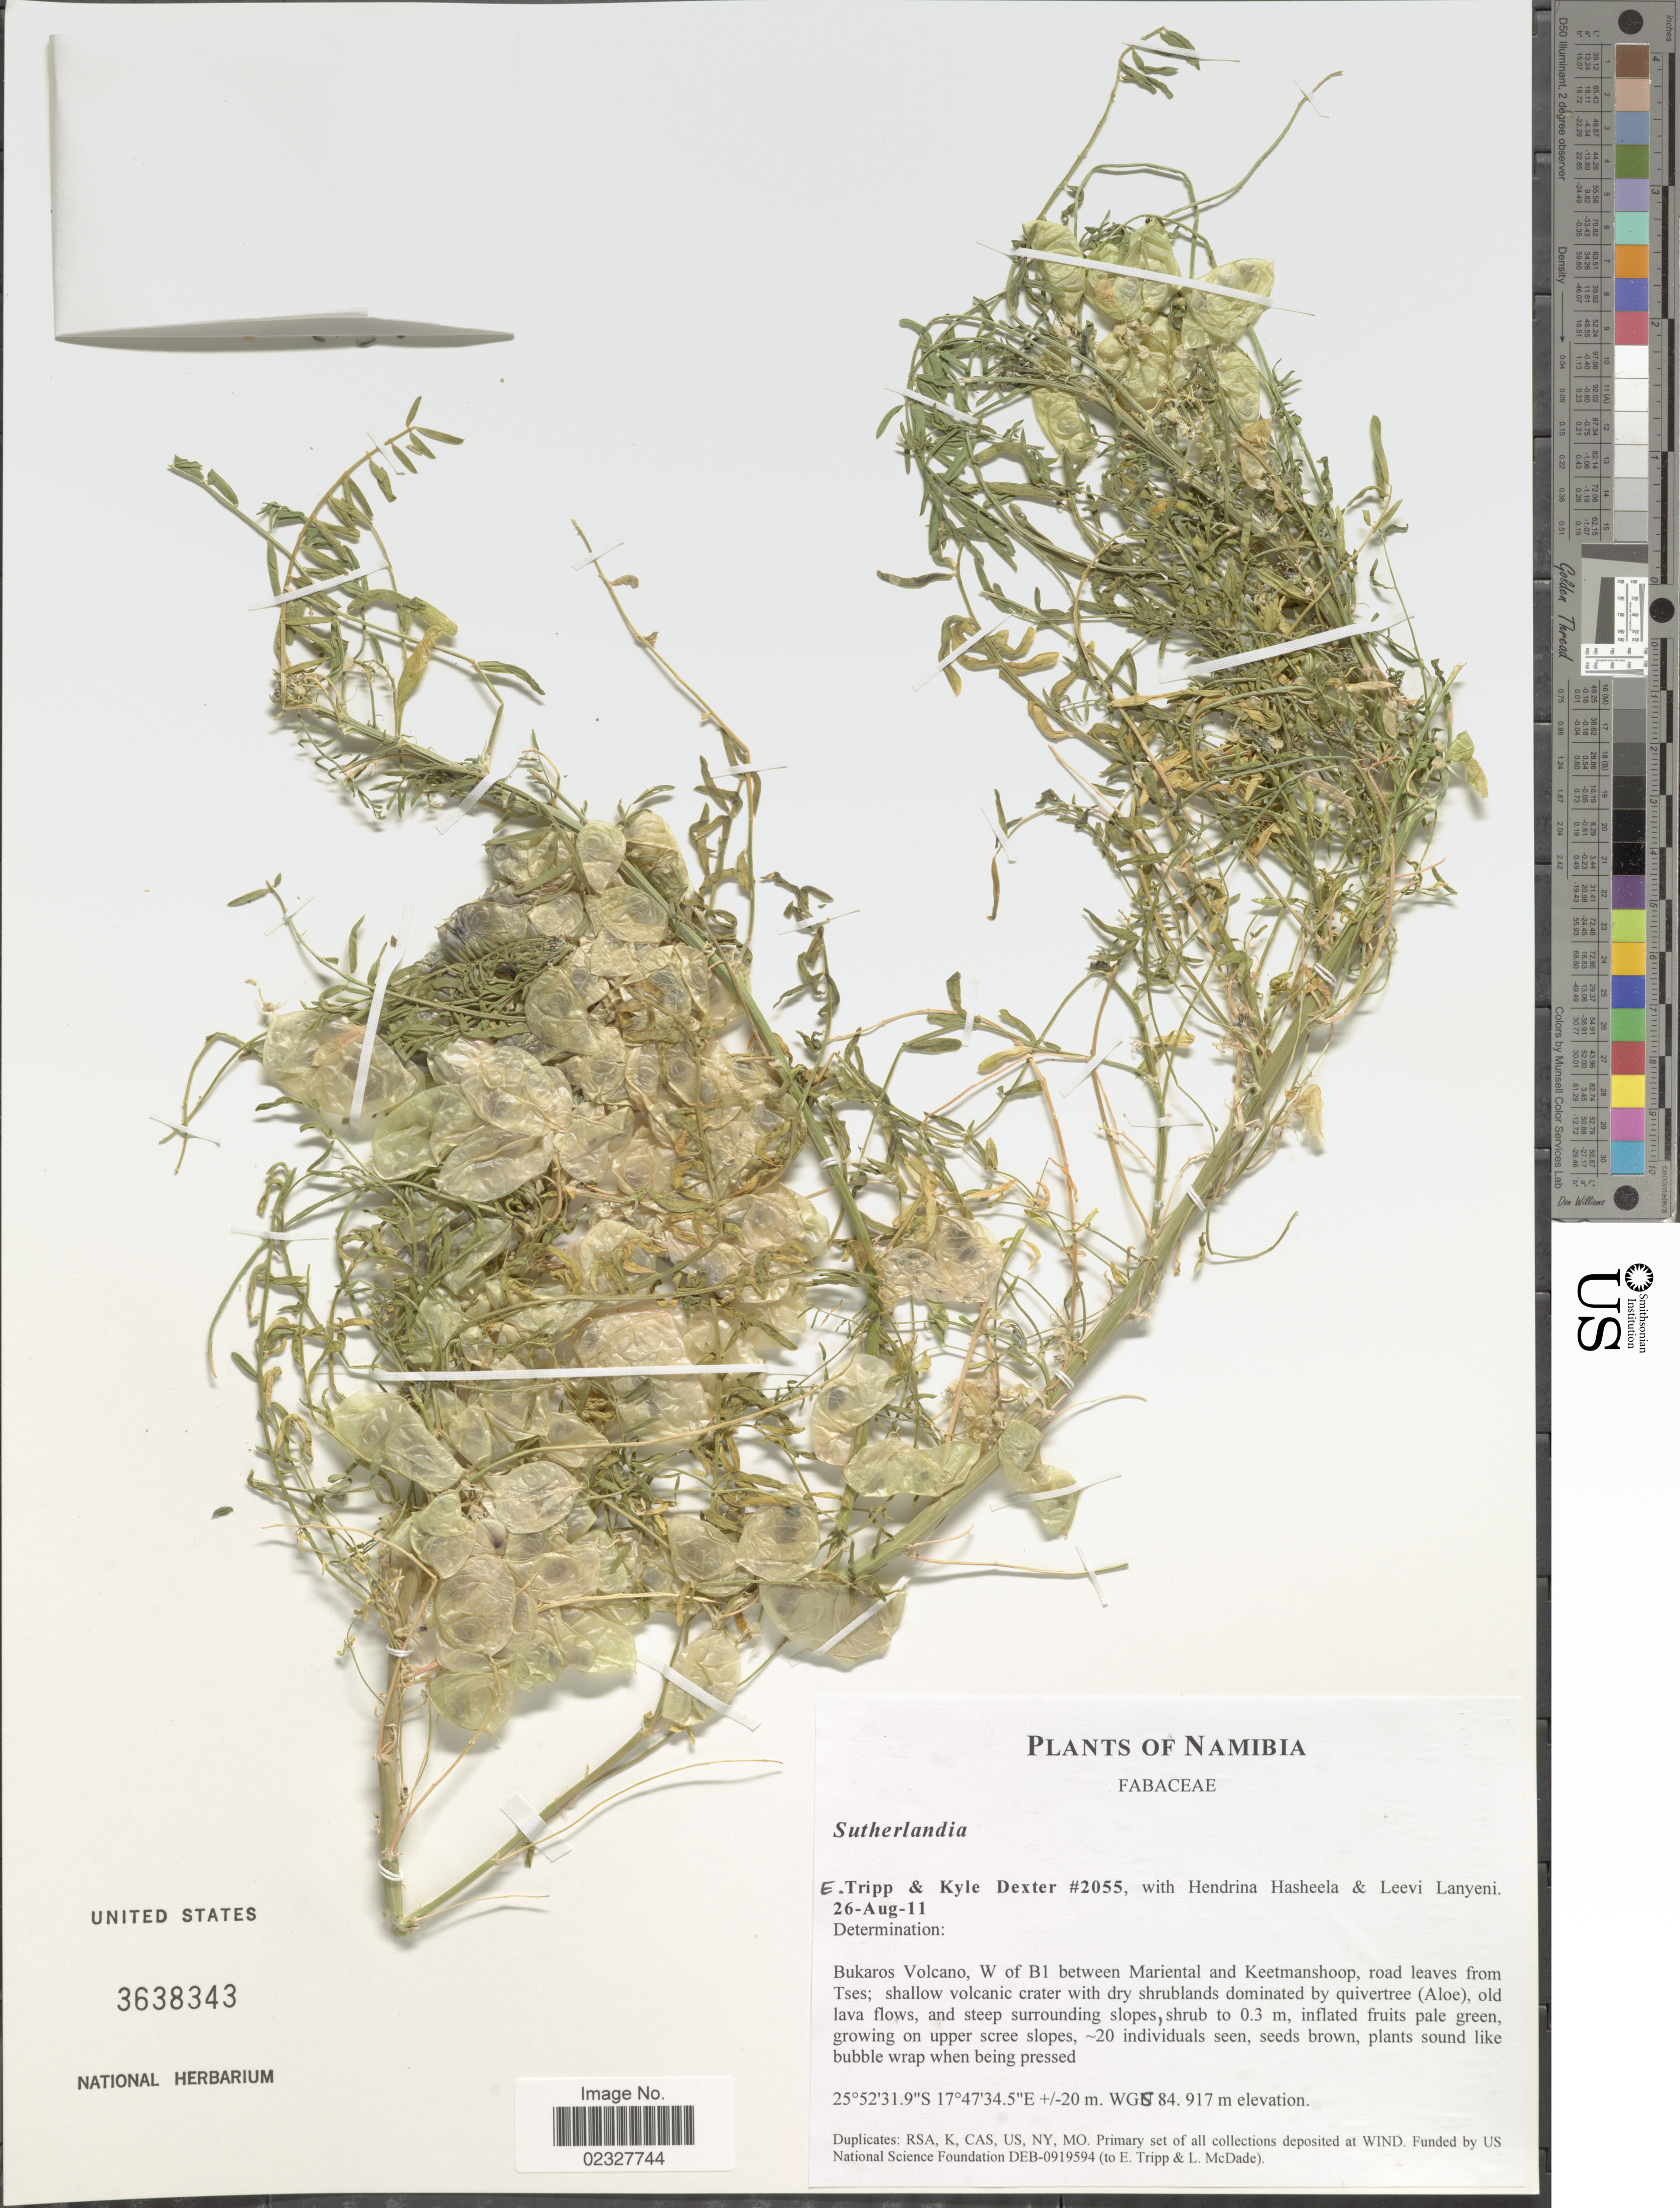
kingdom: Plantae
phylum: Tracheophyta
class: Magnoliopsida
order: Fabales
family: Fabaceae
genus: Sutherlandia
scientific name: Sutherlandia microphylla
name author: Burch. ex DC.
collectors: E. Tripp, K. Dexter, H. Hasheela & L. Lanyeni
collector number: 2055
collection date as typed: Transcribed d/m/y: 26/8/11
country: Namibia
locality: Bukaros Volcano, W of B1 between Mariental and Keetmanshoop, road leaves from Tses.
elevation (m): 917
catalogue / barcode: US 3638343